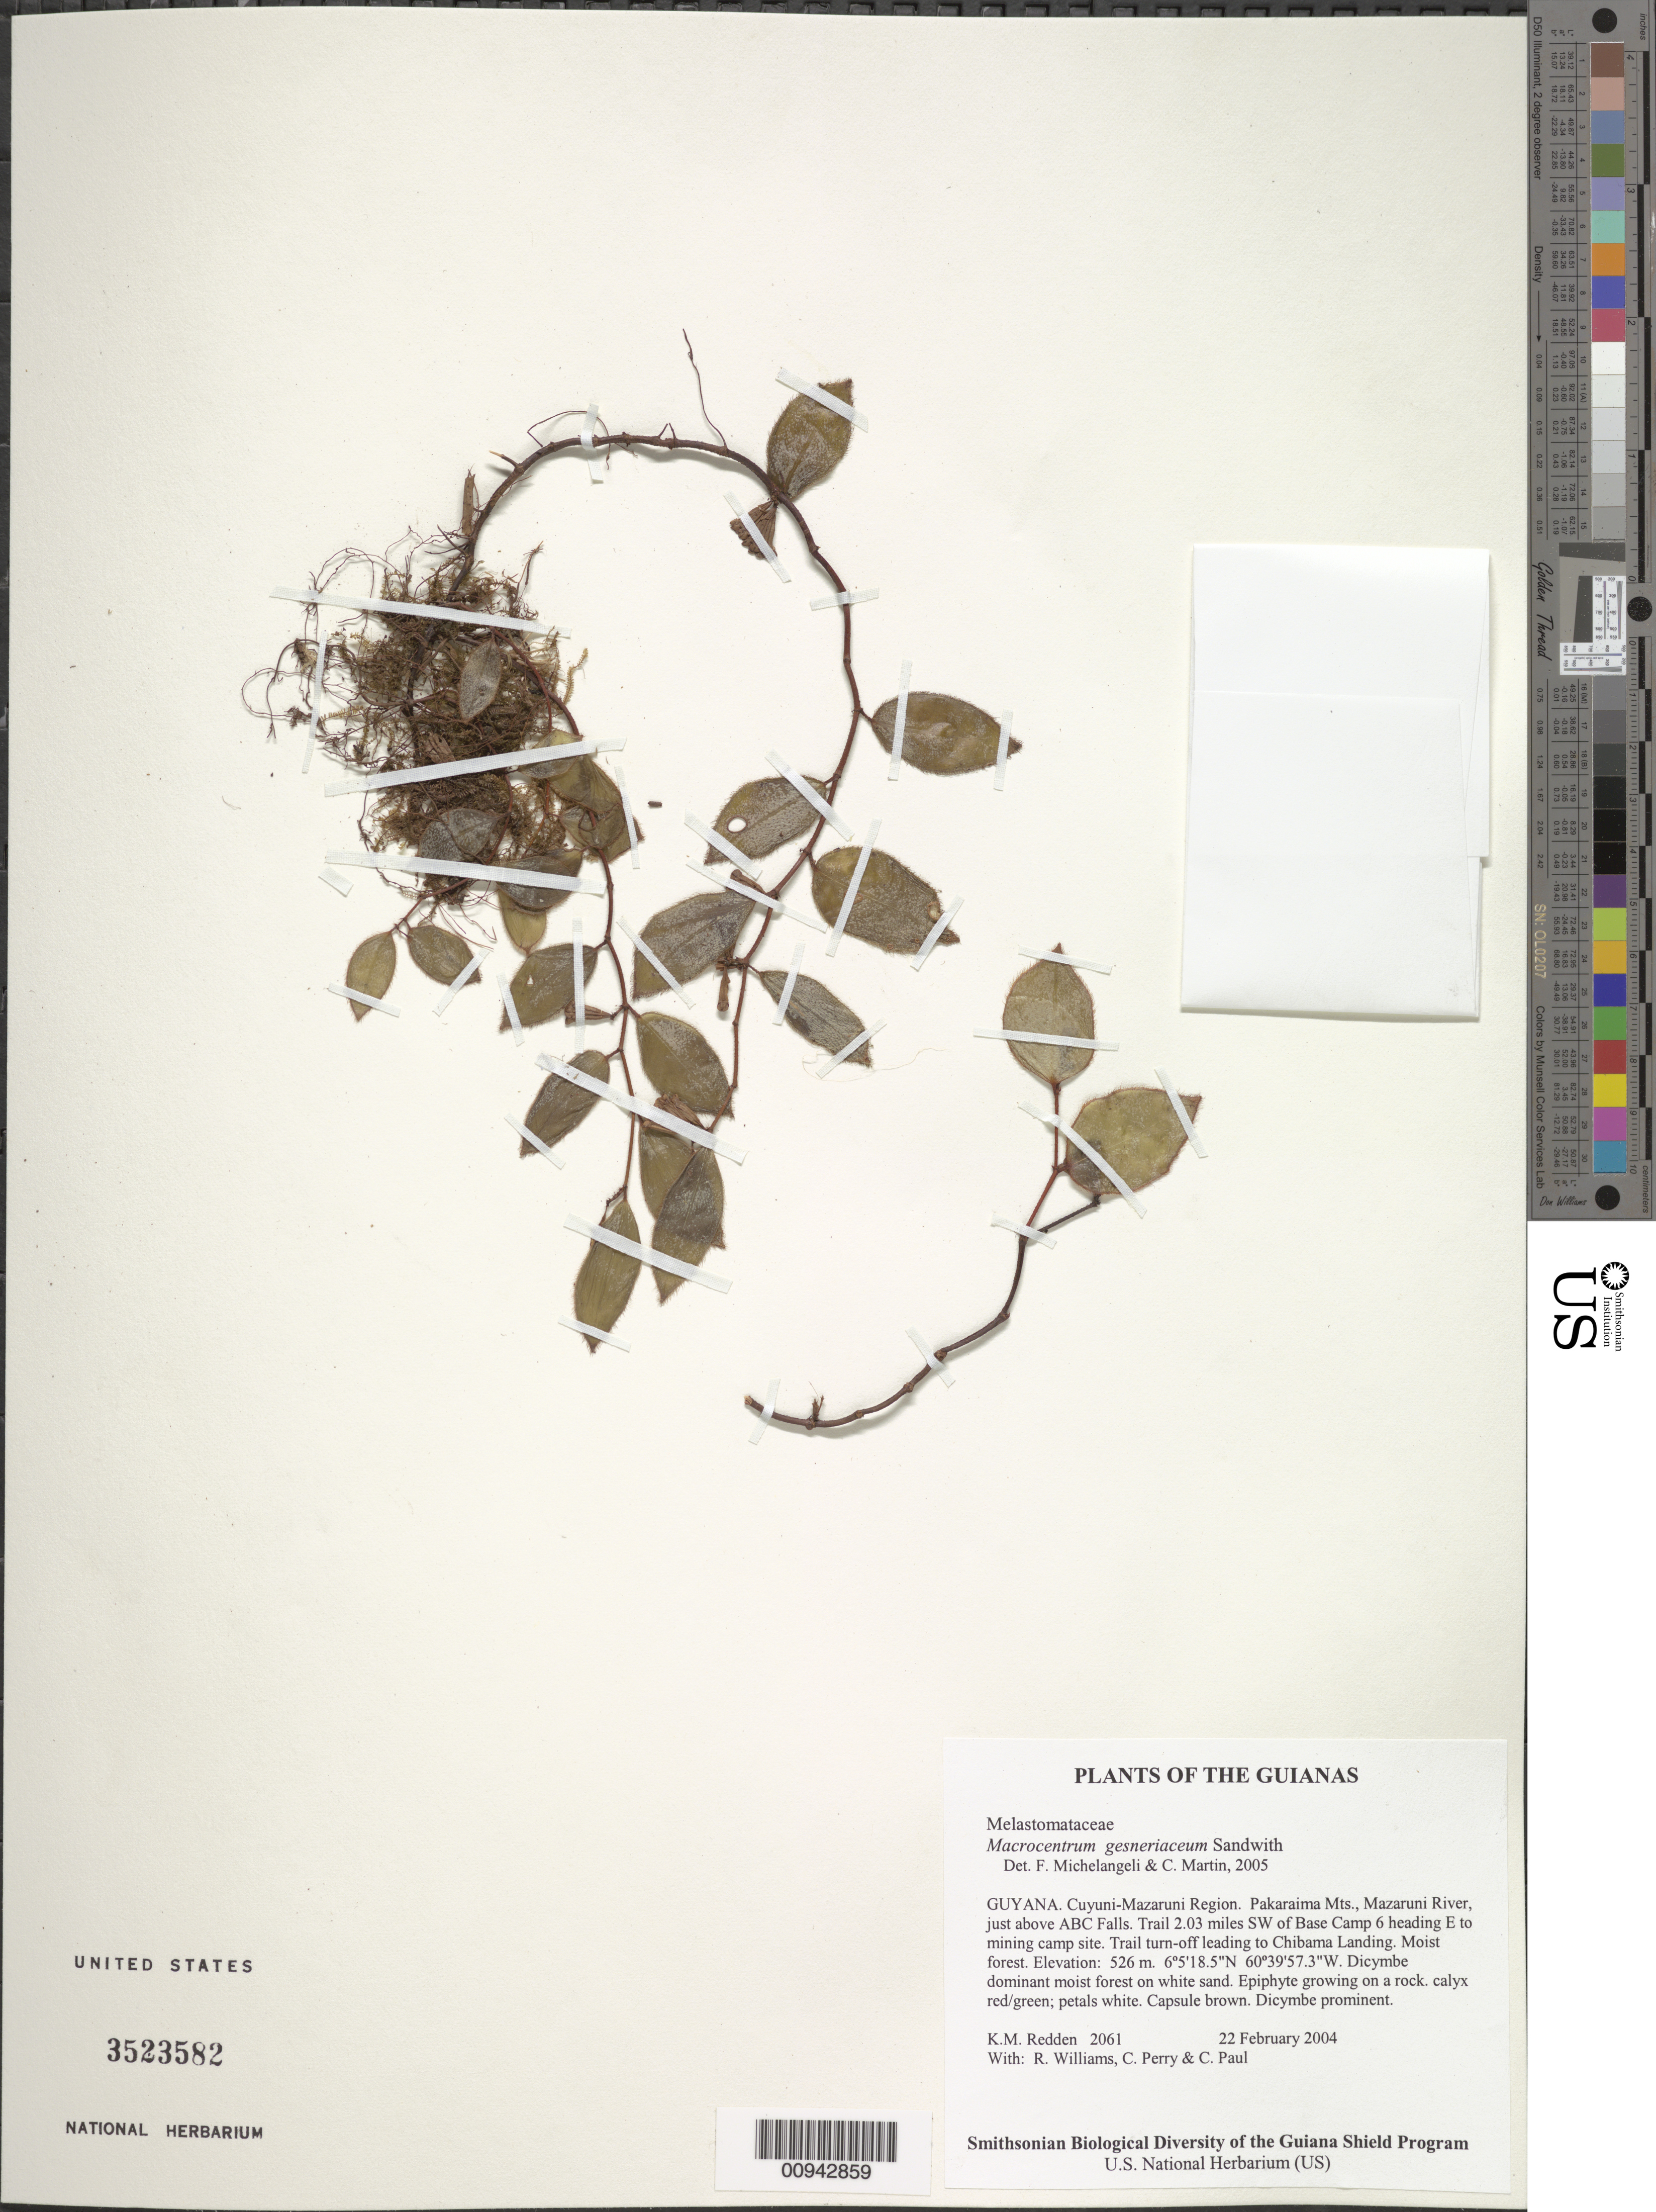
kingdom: Plantae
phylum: Tracheophyta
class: Magnoliopsida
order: Myrtales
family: Melastomataceae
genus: Macrocentrum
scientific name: Macrocentrum gesneriaceum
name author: Sandwith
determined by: Michelangeli, F. A.; Martin, C.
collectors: K. M. Redden, R. Williams, C. Perry & C. Paul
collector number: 2061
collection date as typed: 22 February 2004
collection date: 2004-02-22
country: Guyana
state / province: Cuyuni-Mazaruni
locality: Pakaraima Mts., Mazaruni River, just above ABC Falls. Trail 2.03 miles SW of Base Camp 6 heading E to mining camp site. Trail turn-off leading to Chibama Landing. Moist forest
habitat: Dicymbe dominant moist forest on white sand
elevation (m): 526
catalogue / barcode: US 3523582